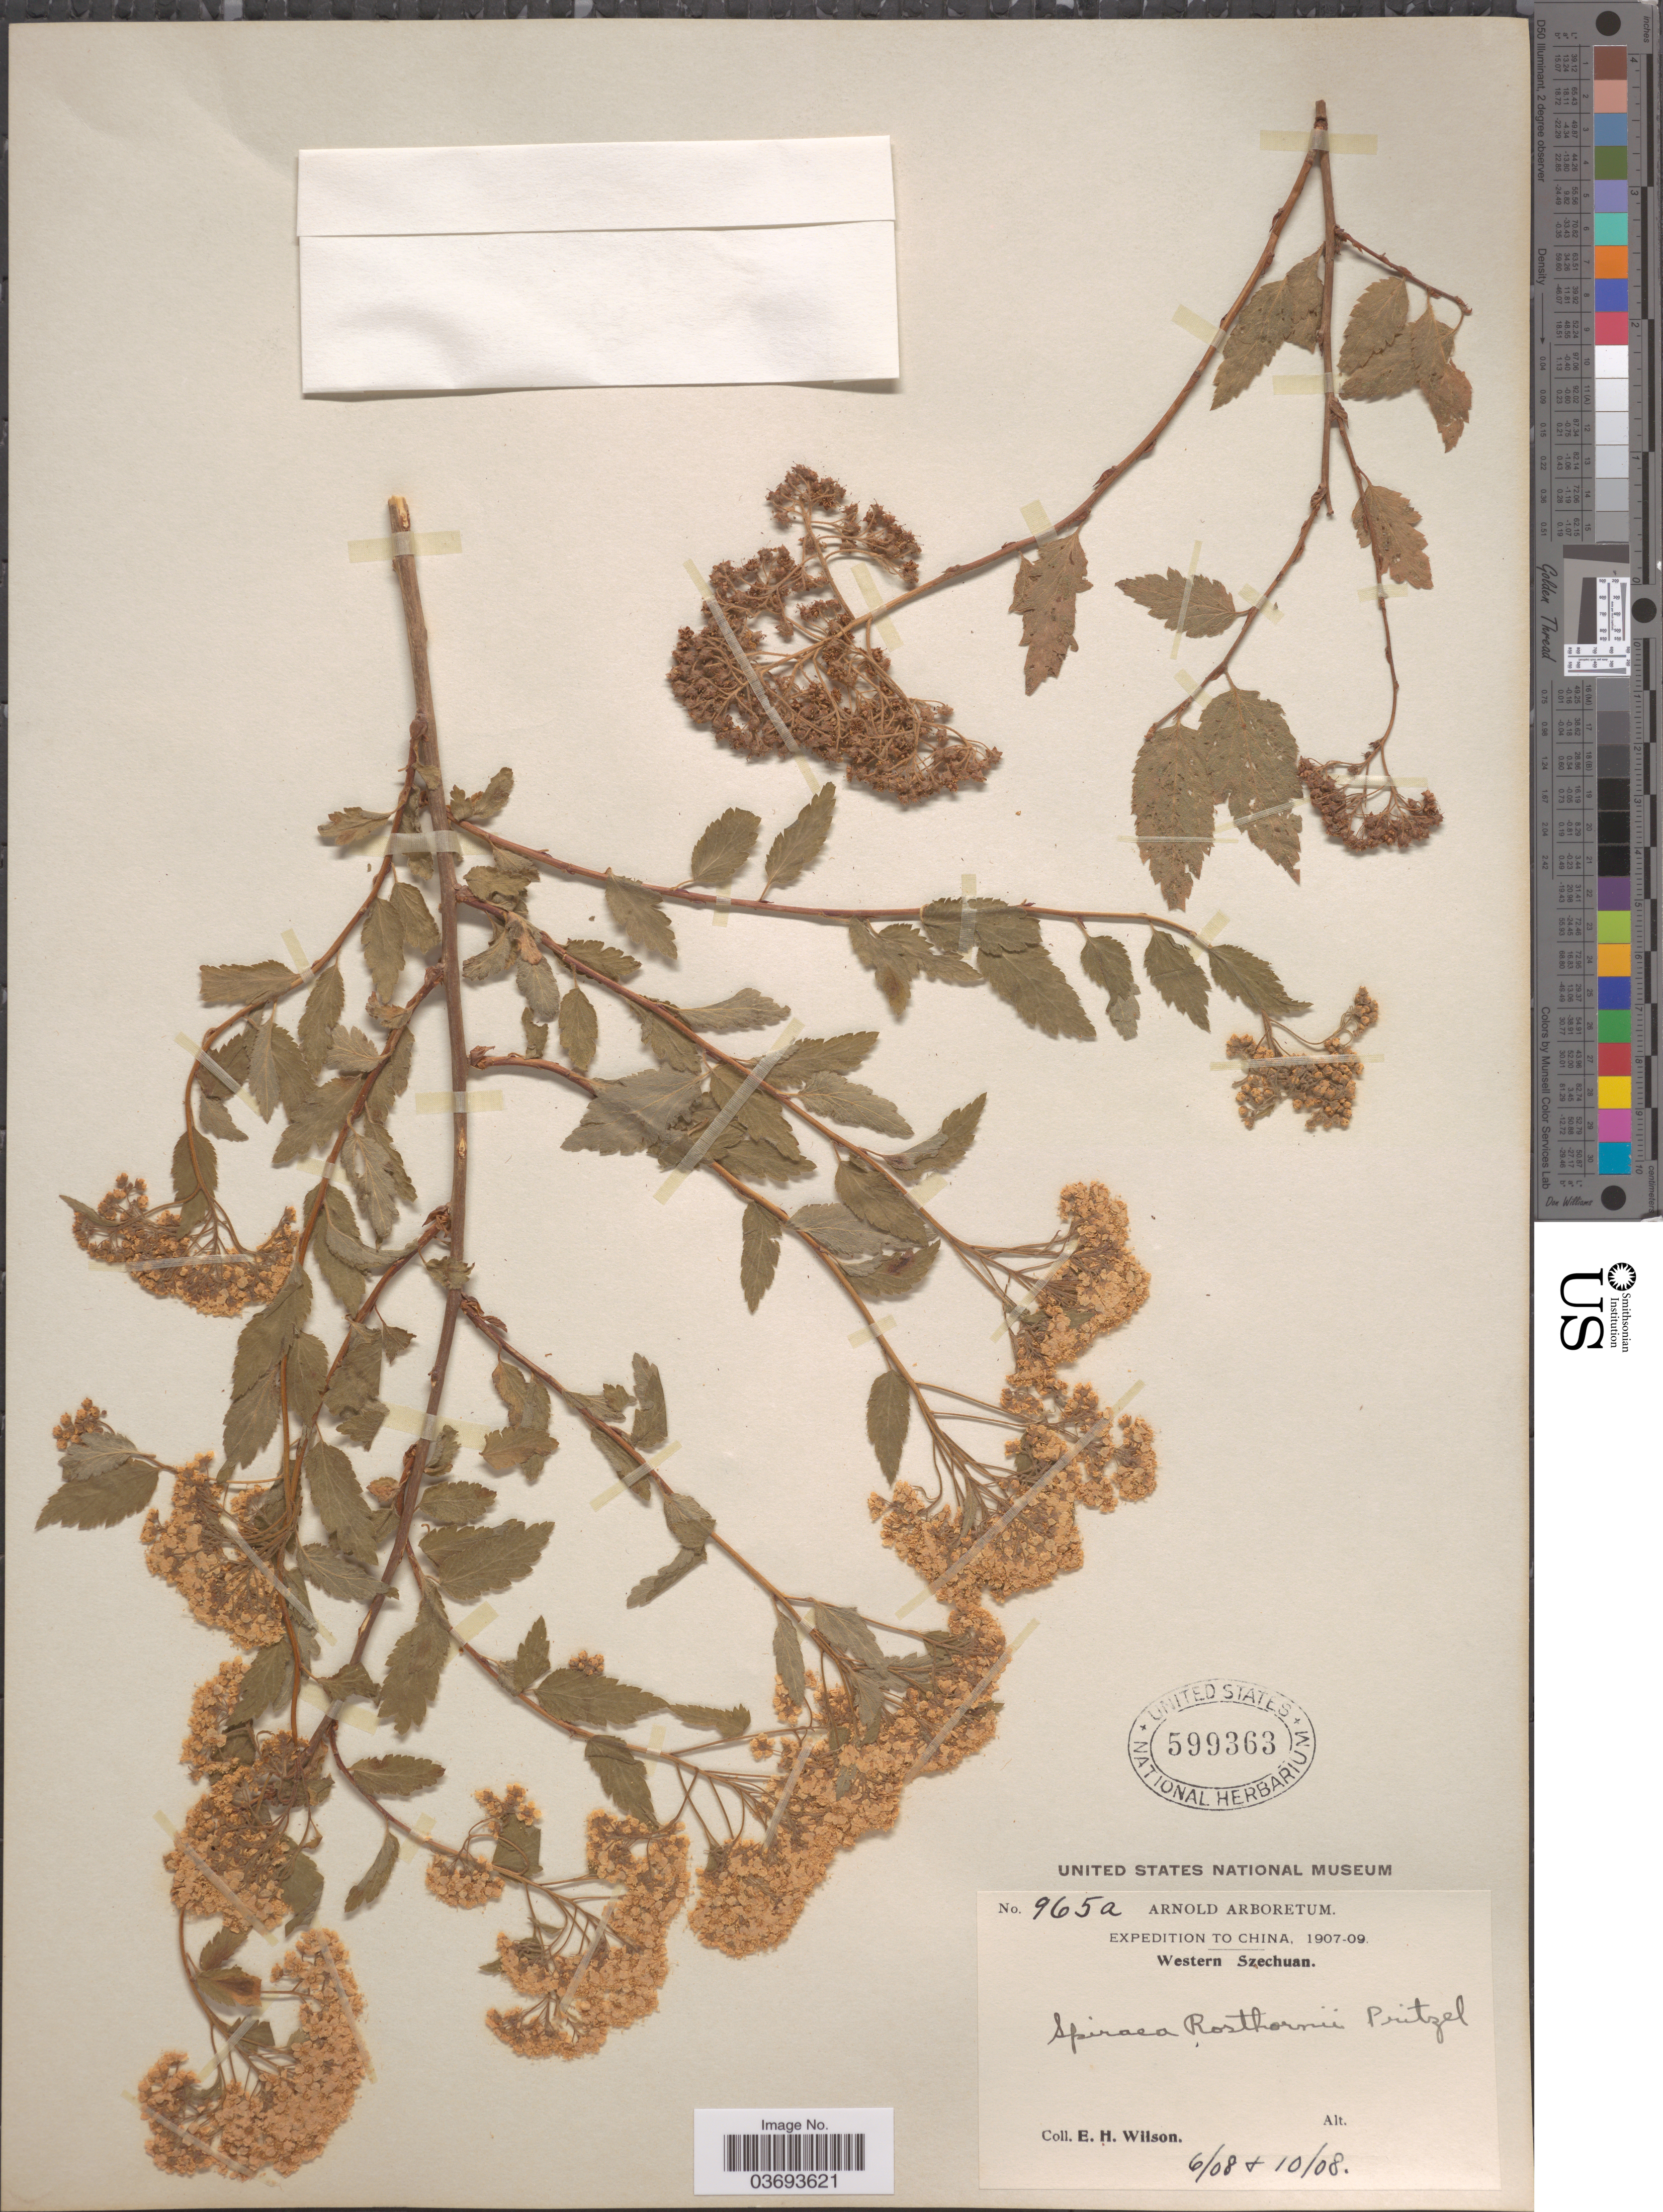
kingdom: Plantae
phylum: Tracheophyta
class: Magnoliopsida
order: Rosales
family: Rosaceae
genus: Spiraea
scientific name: Spiraea rosthornii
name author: E. Pritz.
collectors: E. Wilson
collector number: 965a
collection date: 1908-06/1908-10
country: China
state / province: Sichuan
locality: Western Szechuan.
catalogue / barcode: US 599363